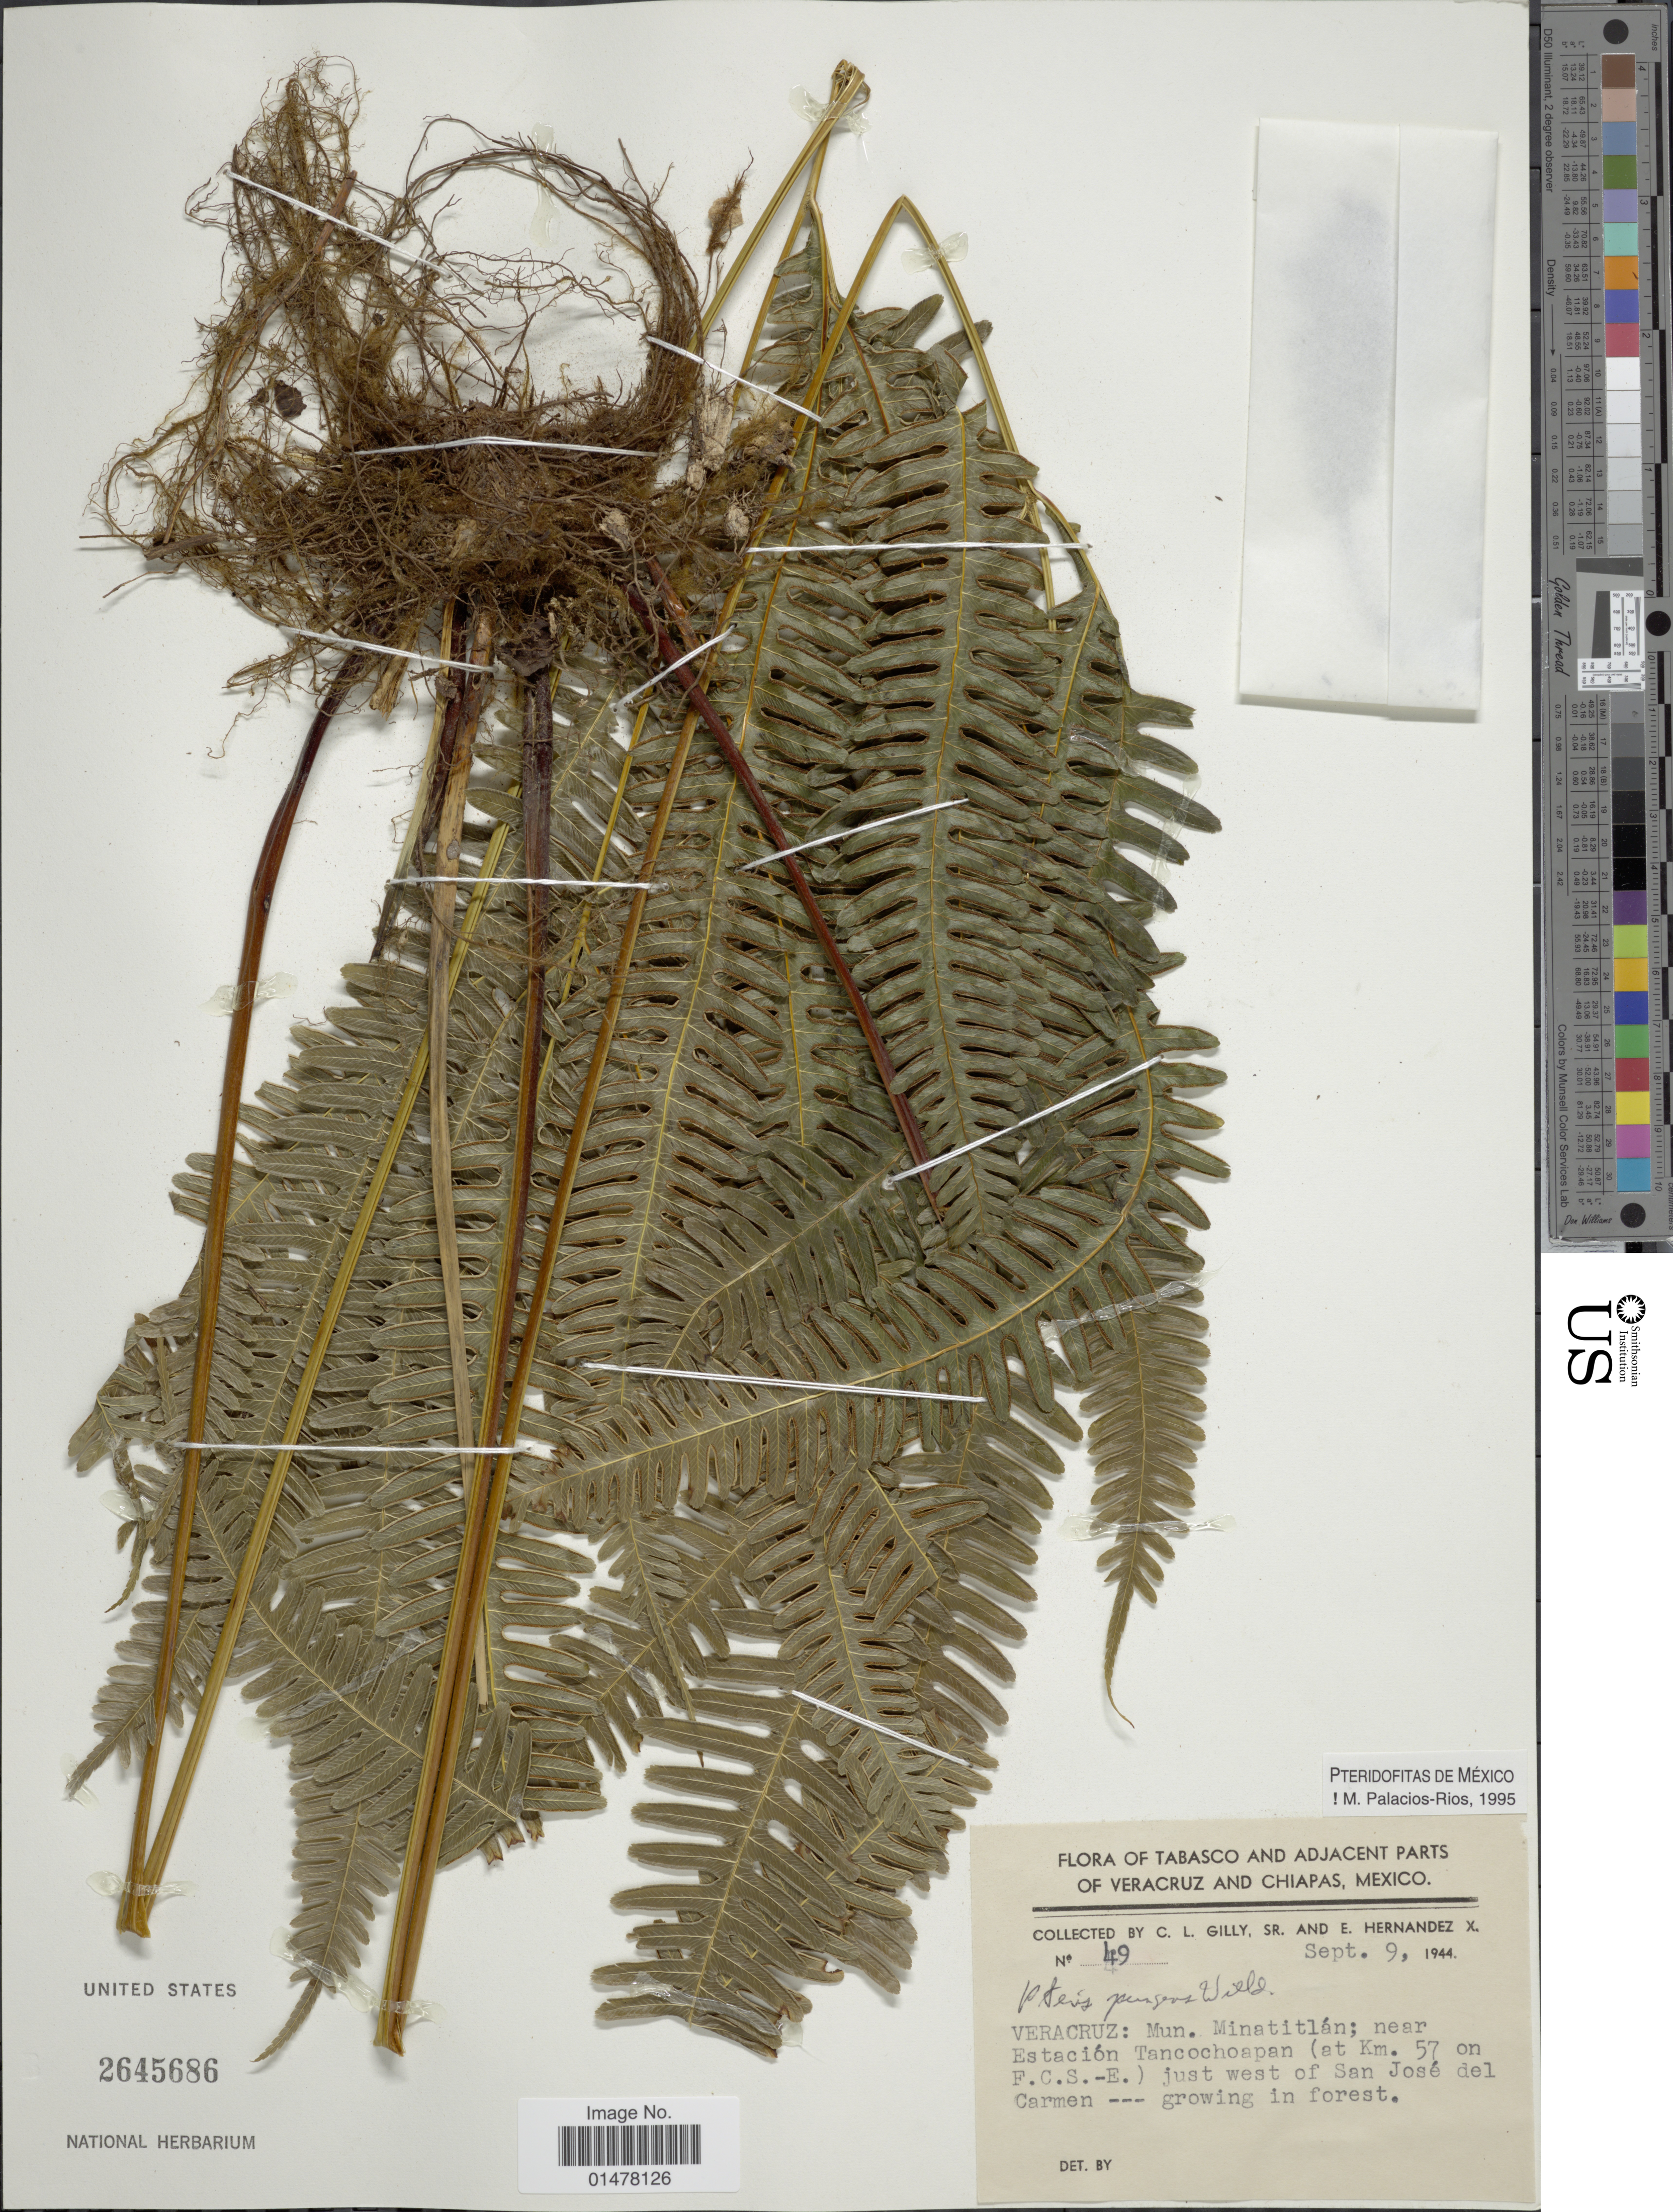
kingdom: Plantae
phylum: Tracheophyta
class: Polypodiopsida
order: Polypodiales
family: Pteridaceae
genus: Pteris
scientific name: Pteris pungens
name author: Willd.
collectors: C. Gilly & E. Hernandez X.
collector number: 49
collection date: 1944-09-09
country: Mexico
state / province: Veracruz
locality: Flora of Tabasco and adjacent parts of Veracruz and Chiapas, Veracruz: Mun. Minatitlan: near Estacion Tancochoapan(at km 57 on F.C.S.-E) just west of San José del Carmen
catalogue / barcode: US 2645686